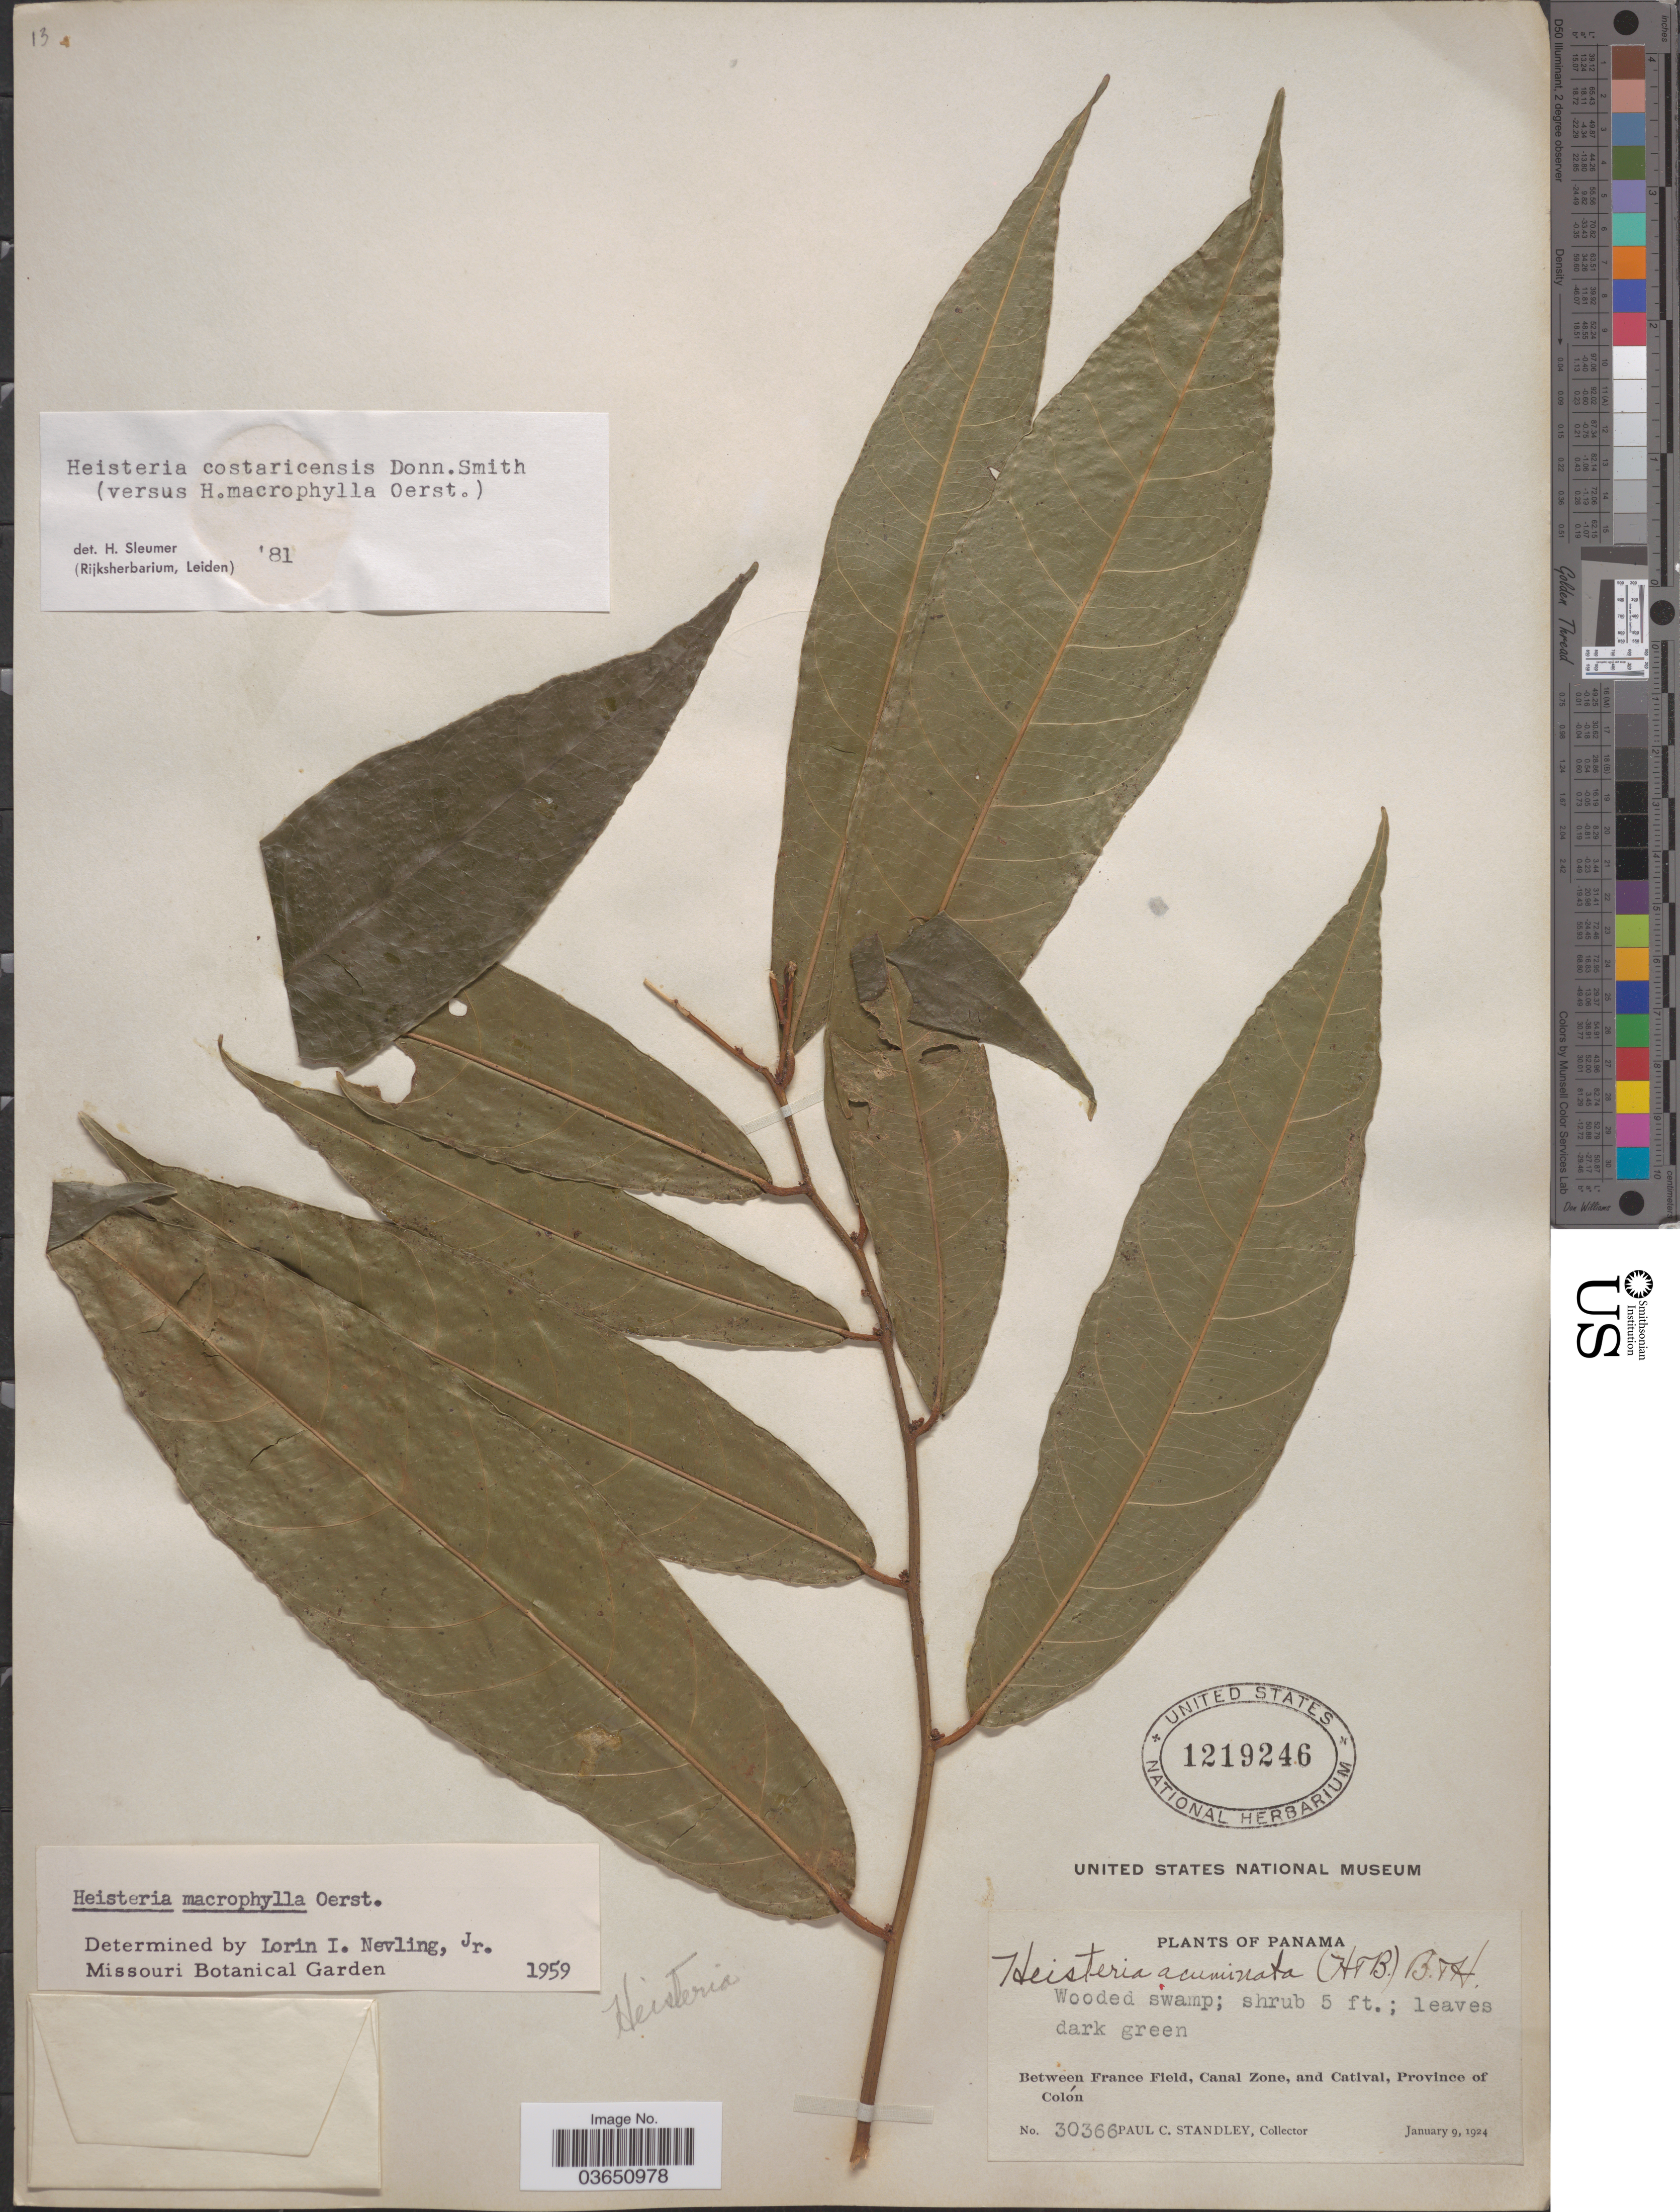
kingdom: Plantae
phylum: Tracheophyta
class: Magnoliopsida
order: Santalales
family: Erythropalaceae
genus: Heisteria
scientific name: Heisteria costaricensis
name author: Donn. Sm.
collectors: P. C. Standley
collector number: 30366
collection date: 1924-01-09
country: Panama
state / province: Colón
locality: Between France Field, Canal Zone, and Catival.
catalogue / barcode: US 1219246